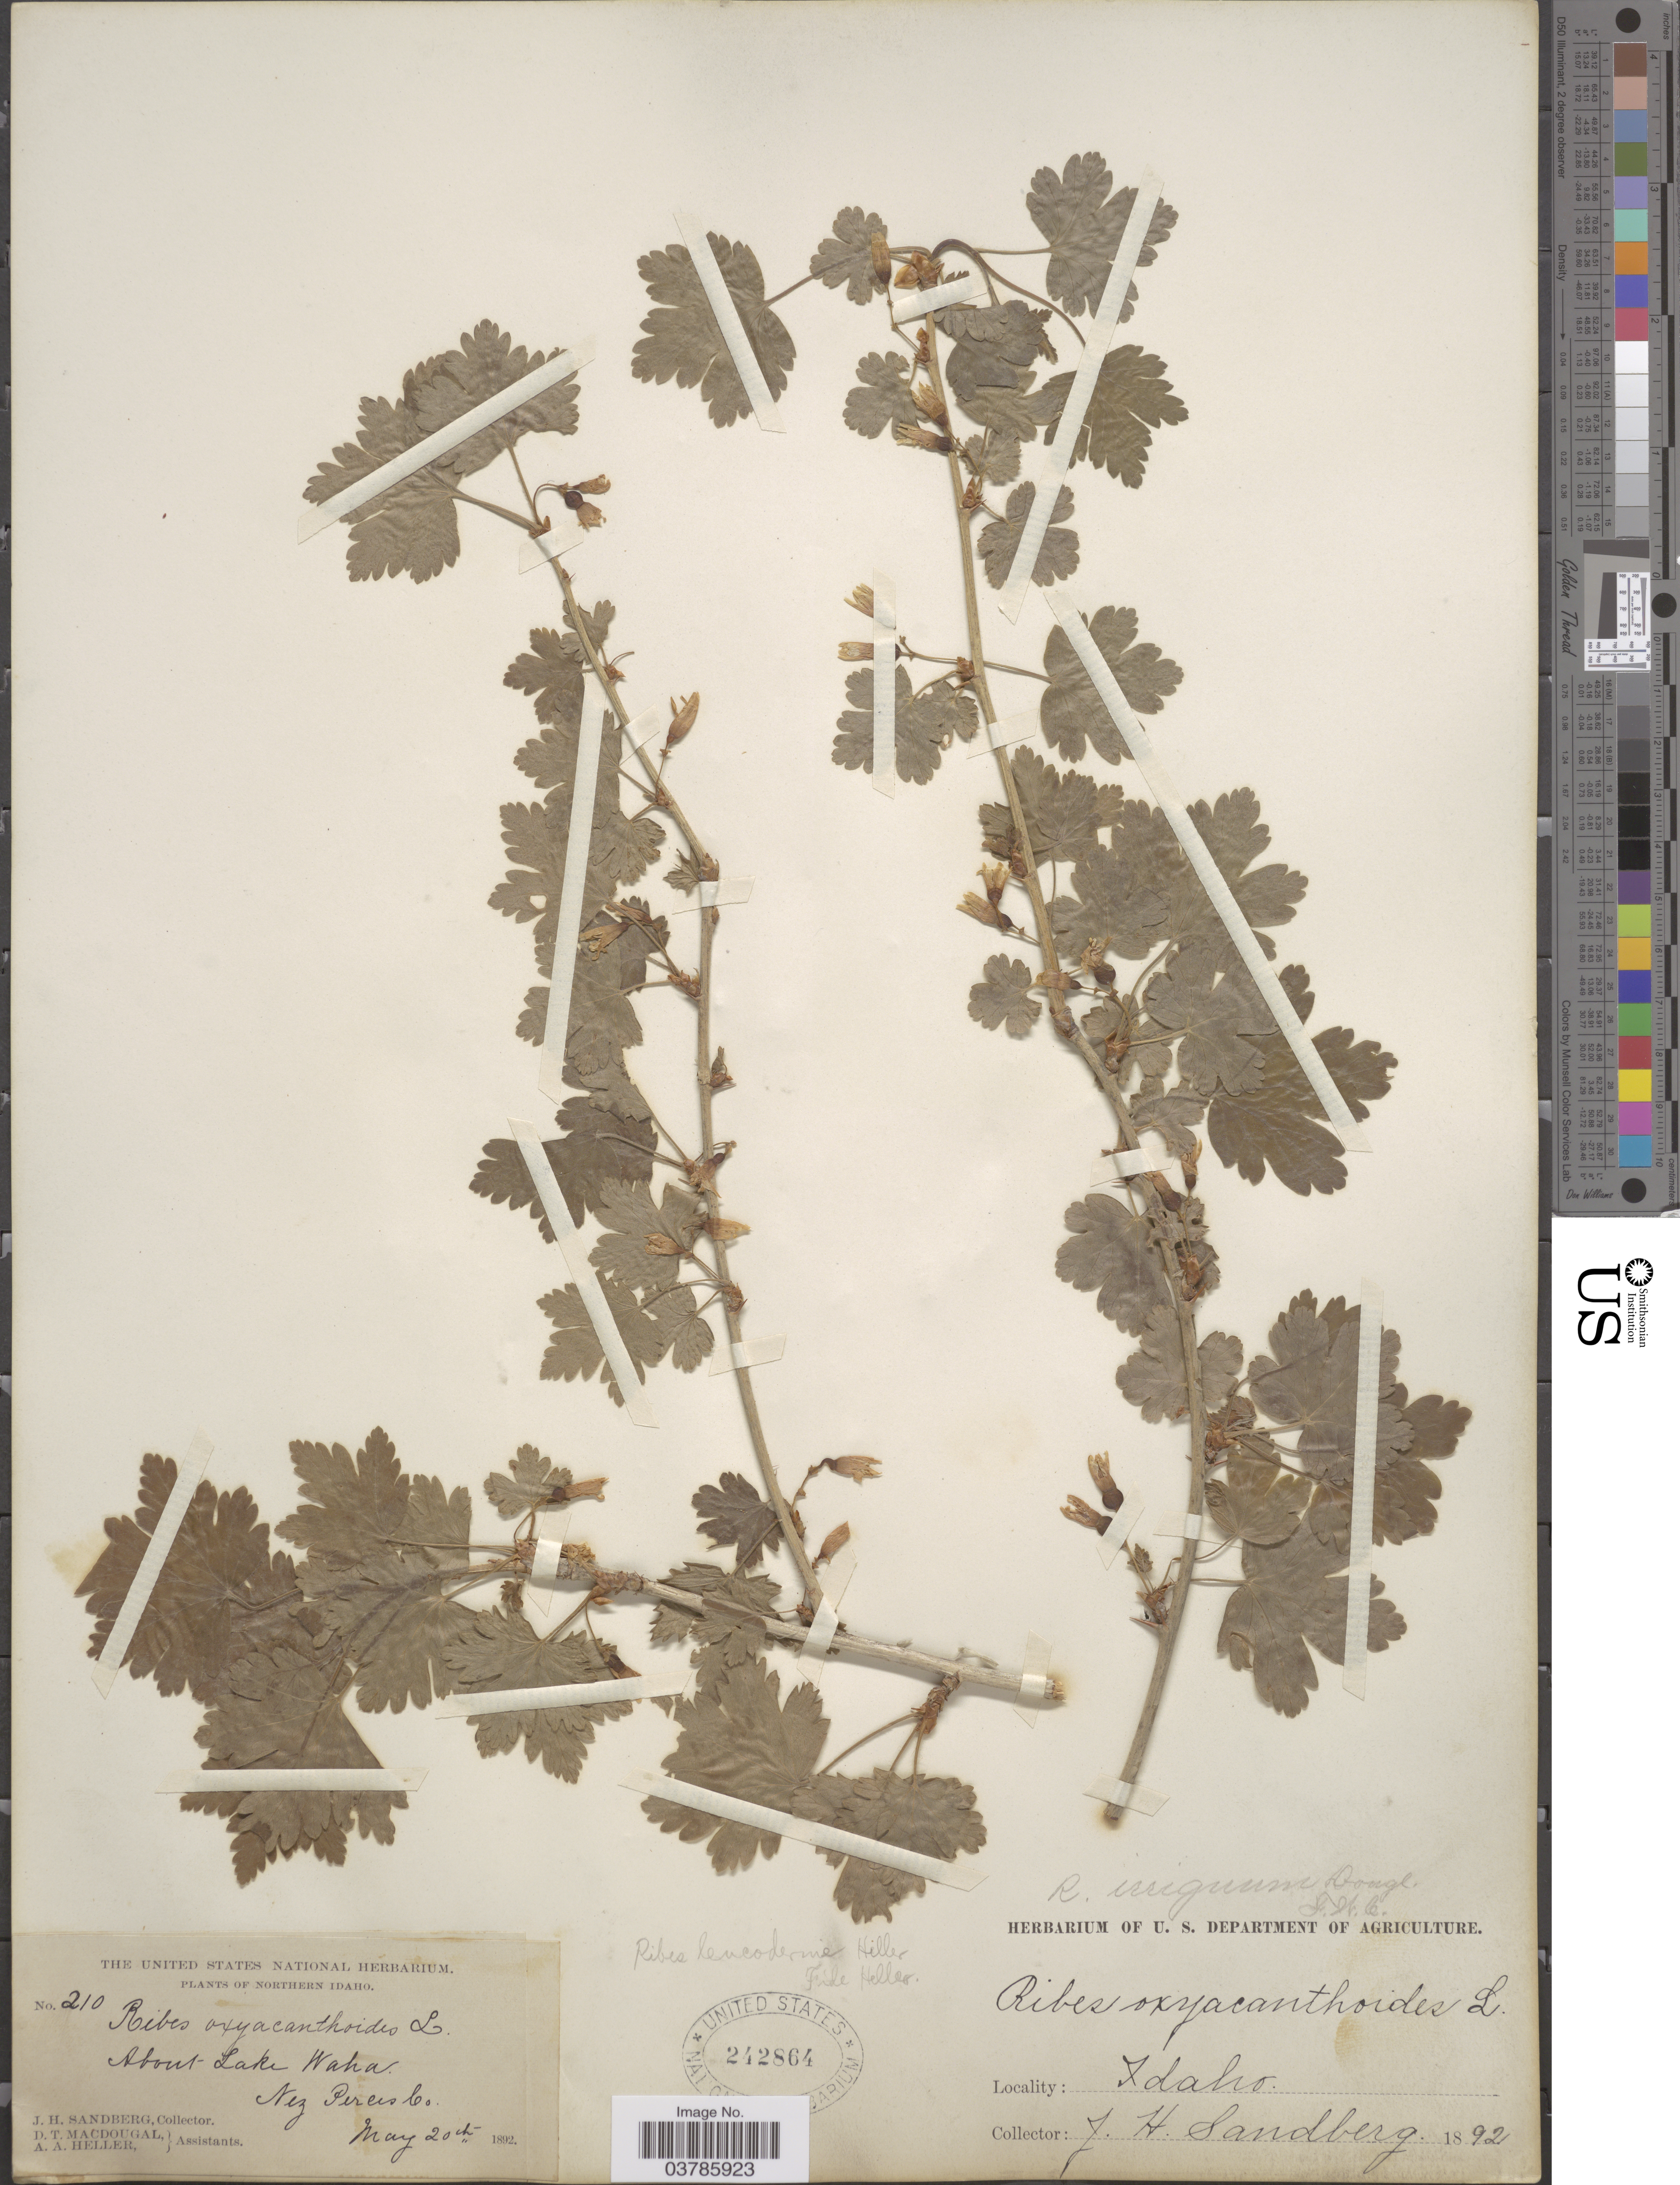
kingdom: Plantae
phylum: Tracheophyta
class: Magnoliopsida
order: Saxifragales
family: Grossulariaceae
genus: Ribes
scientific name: Ribes oxyacanthoides var. irriguum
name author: (Douglas) Jancz.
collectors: J. H. Sandberg, D. T. MacDougal & A. A. Heller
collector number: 210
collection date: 1892-05-20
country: United States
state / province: Idaho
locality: Northern Idaho. About Lake Waha. Nez Perces Co.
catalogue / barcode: US 242864